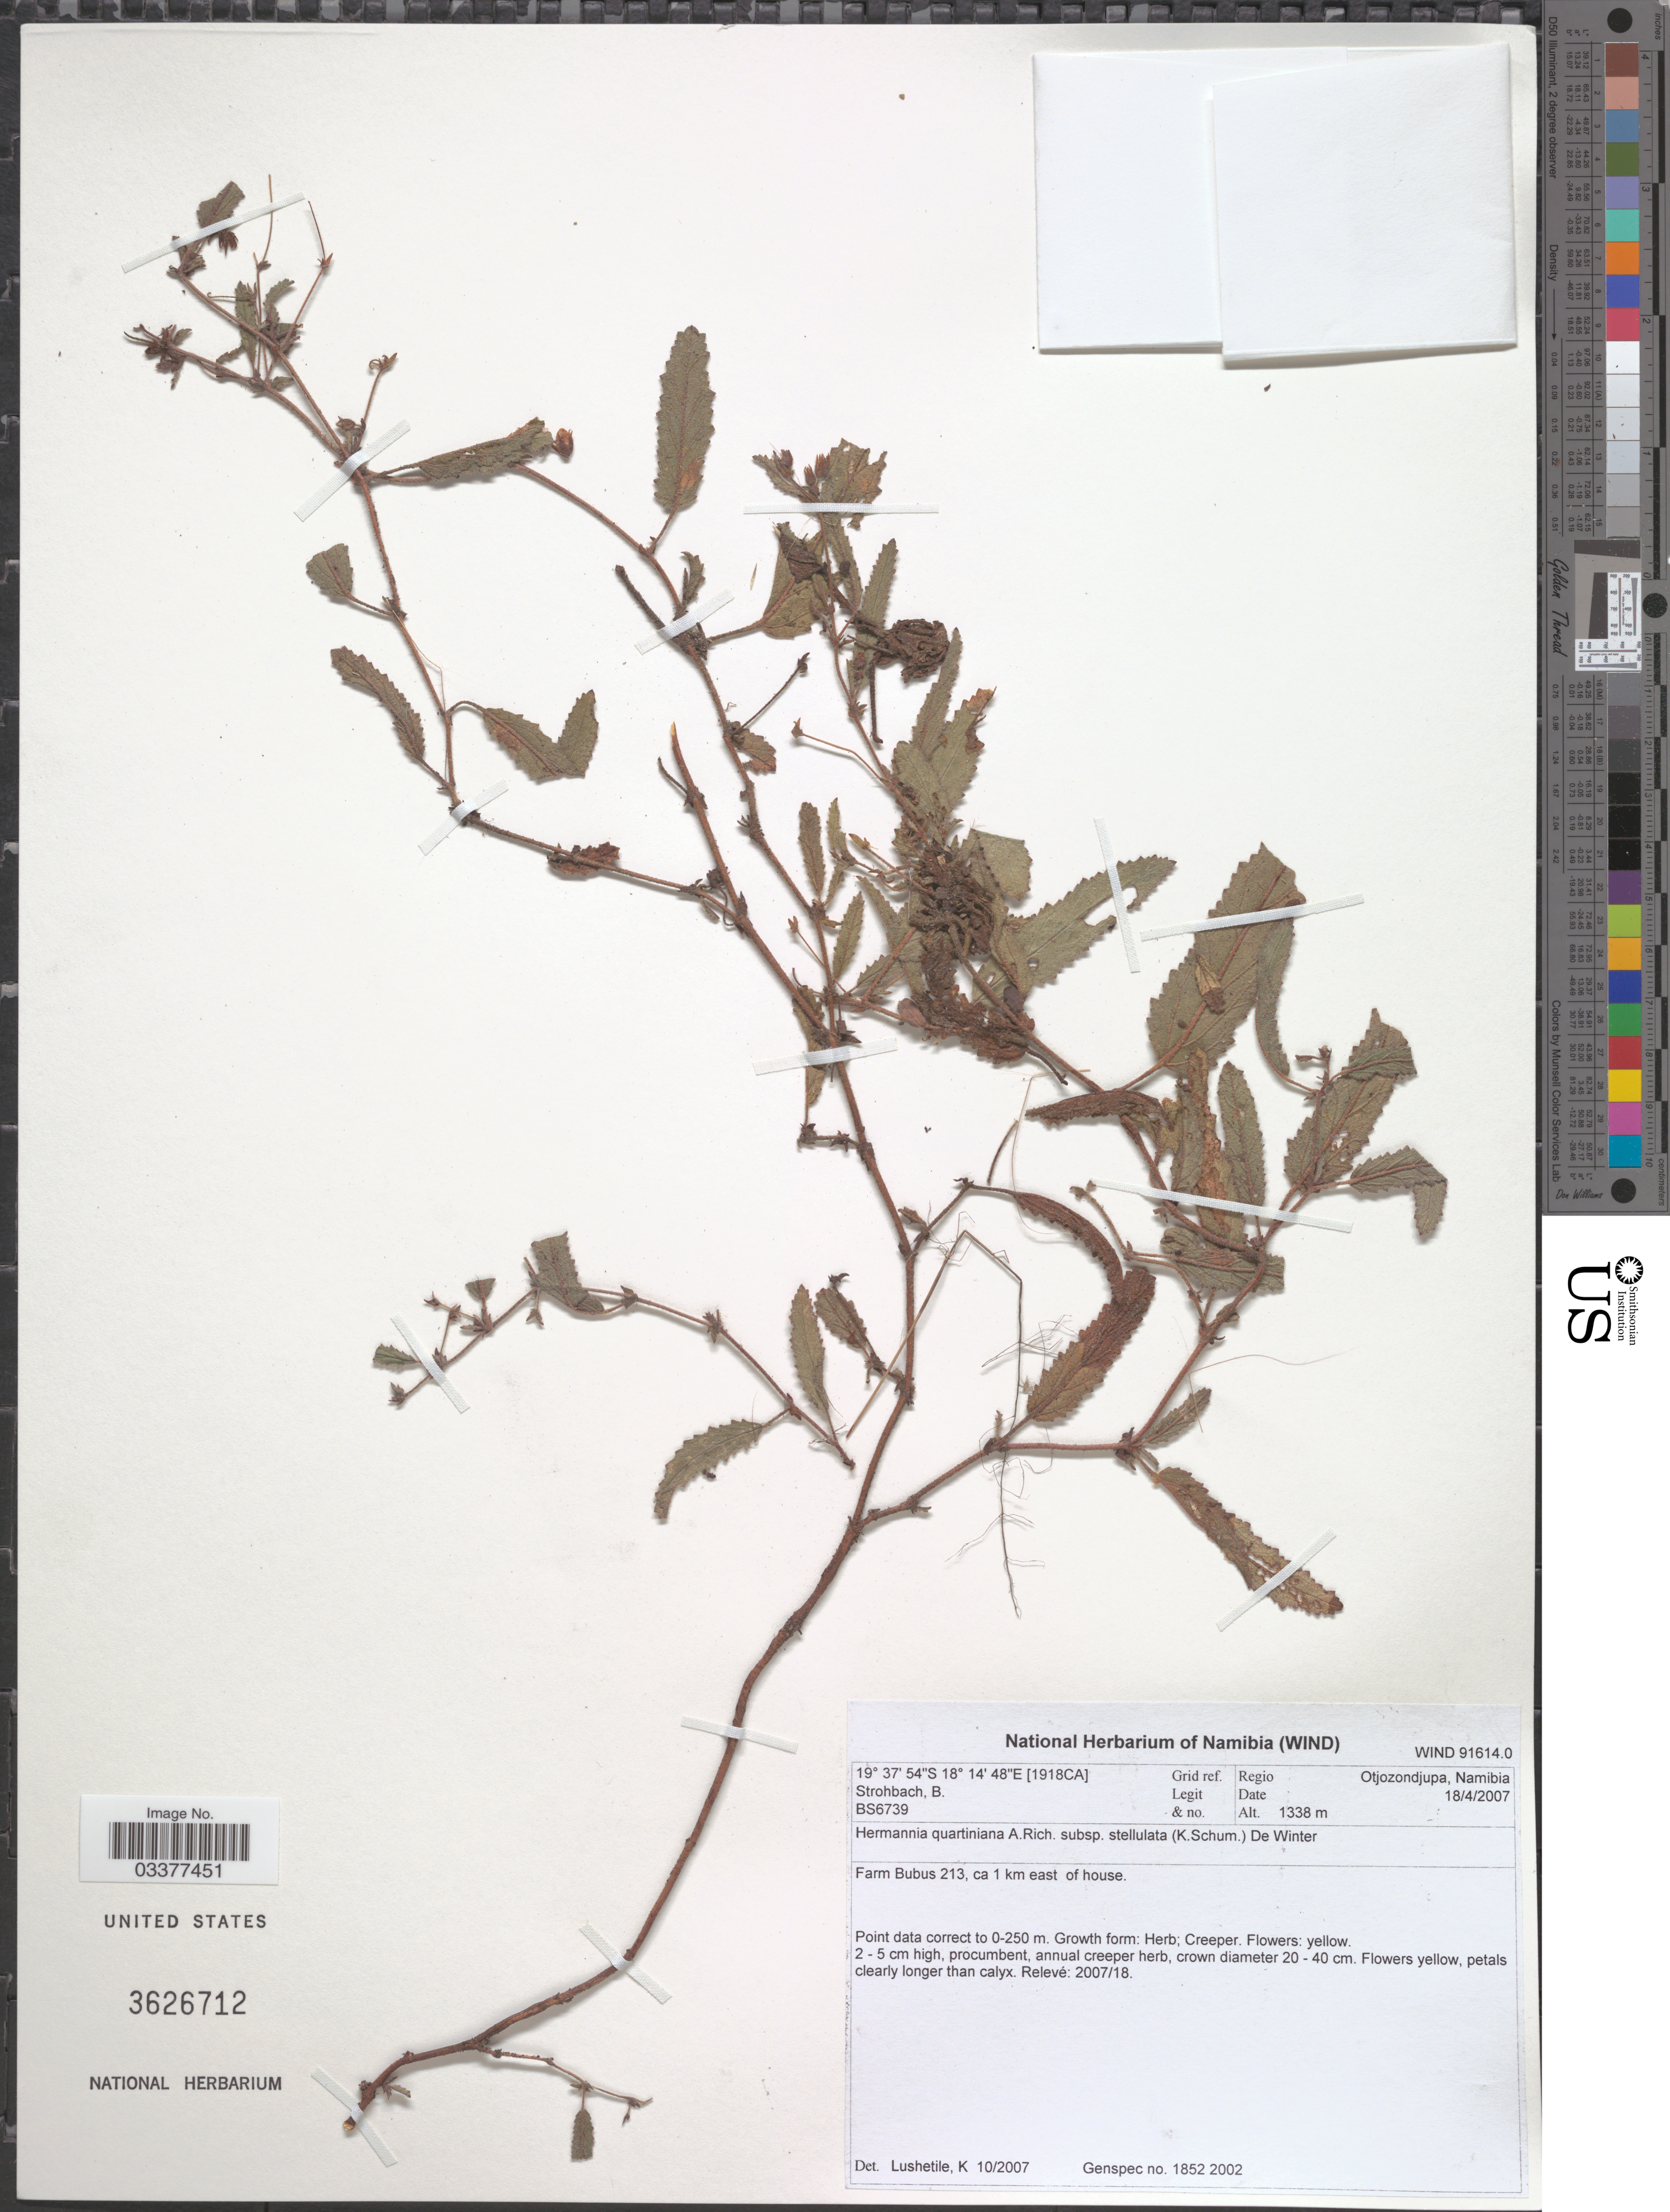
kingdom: Plantae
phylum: Tracheophyta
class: Magnoliopsida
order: Malvales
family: Malvaceae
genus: Hermannia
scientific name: Hermannia quartiniana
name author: A. Rich.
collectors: B. Strohbach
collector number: BS6739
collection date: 2007-04-18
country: Namibia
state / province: Otjozondjupa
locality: Grid ref. [1918CA]. Farm Bubus 213, ca 1 km east of house.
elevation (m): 1338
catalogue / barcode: US 3626712